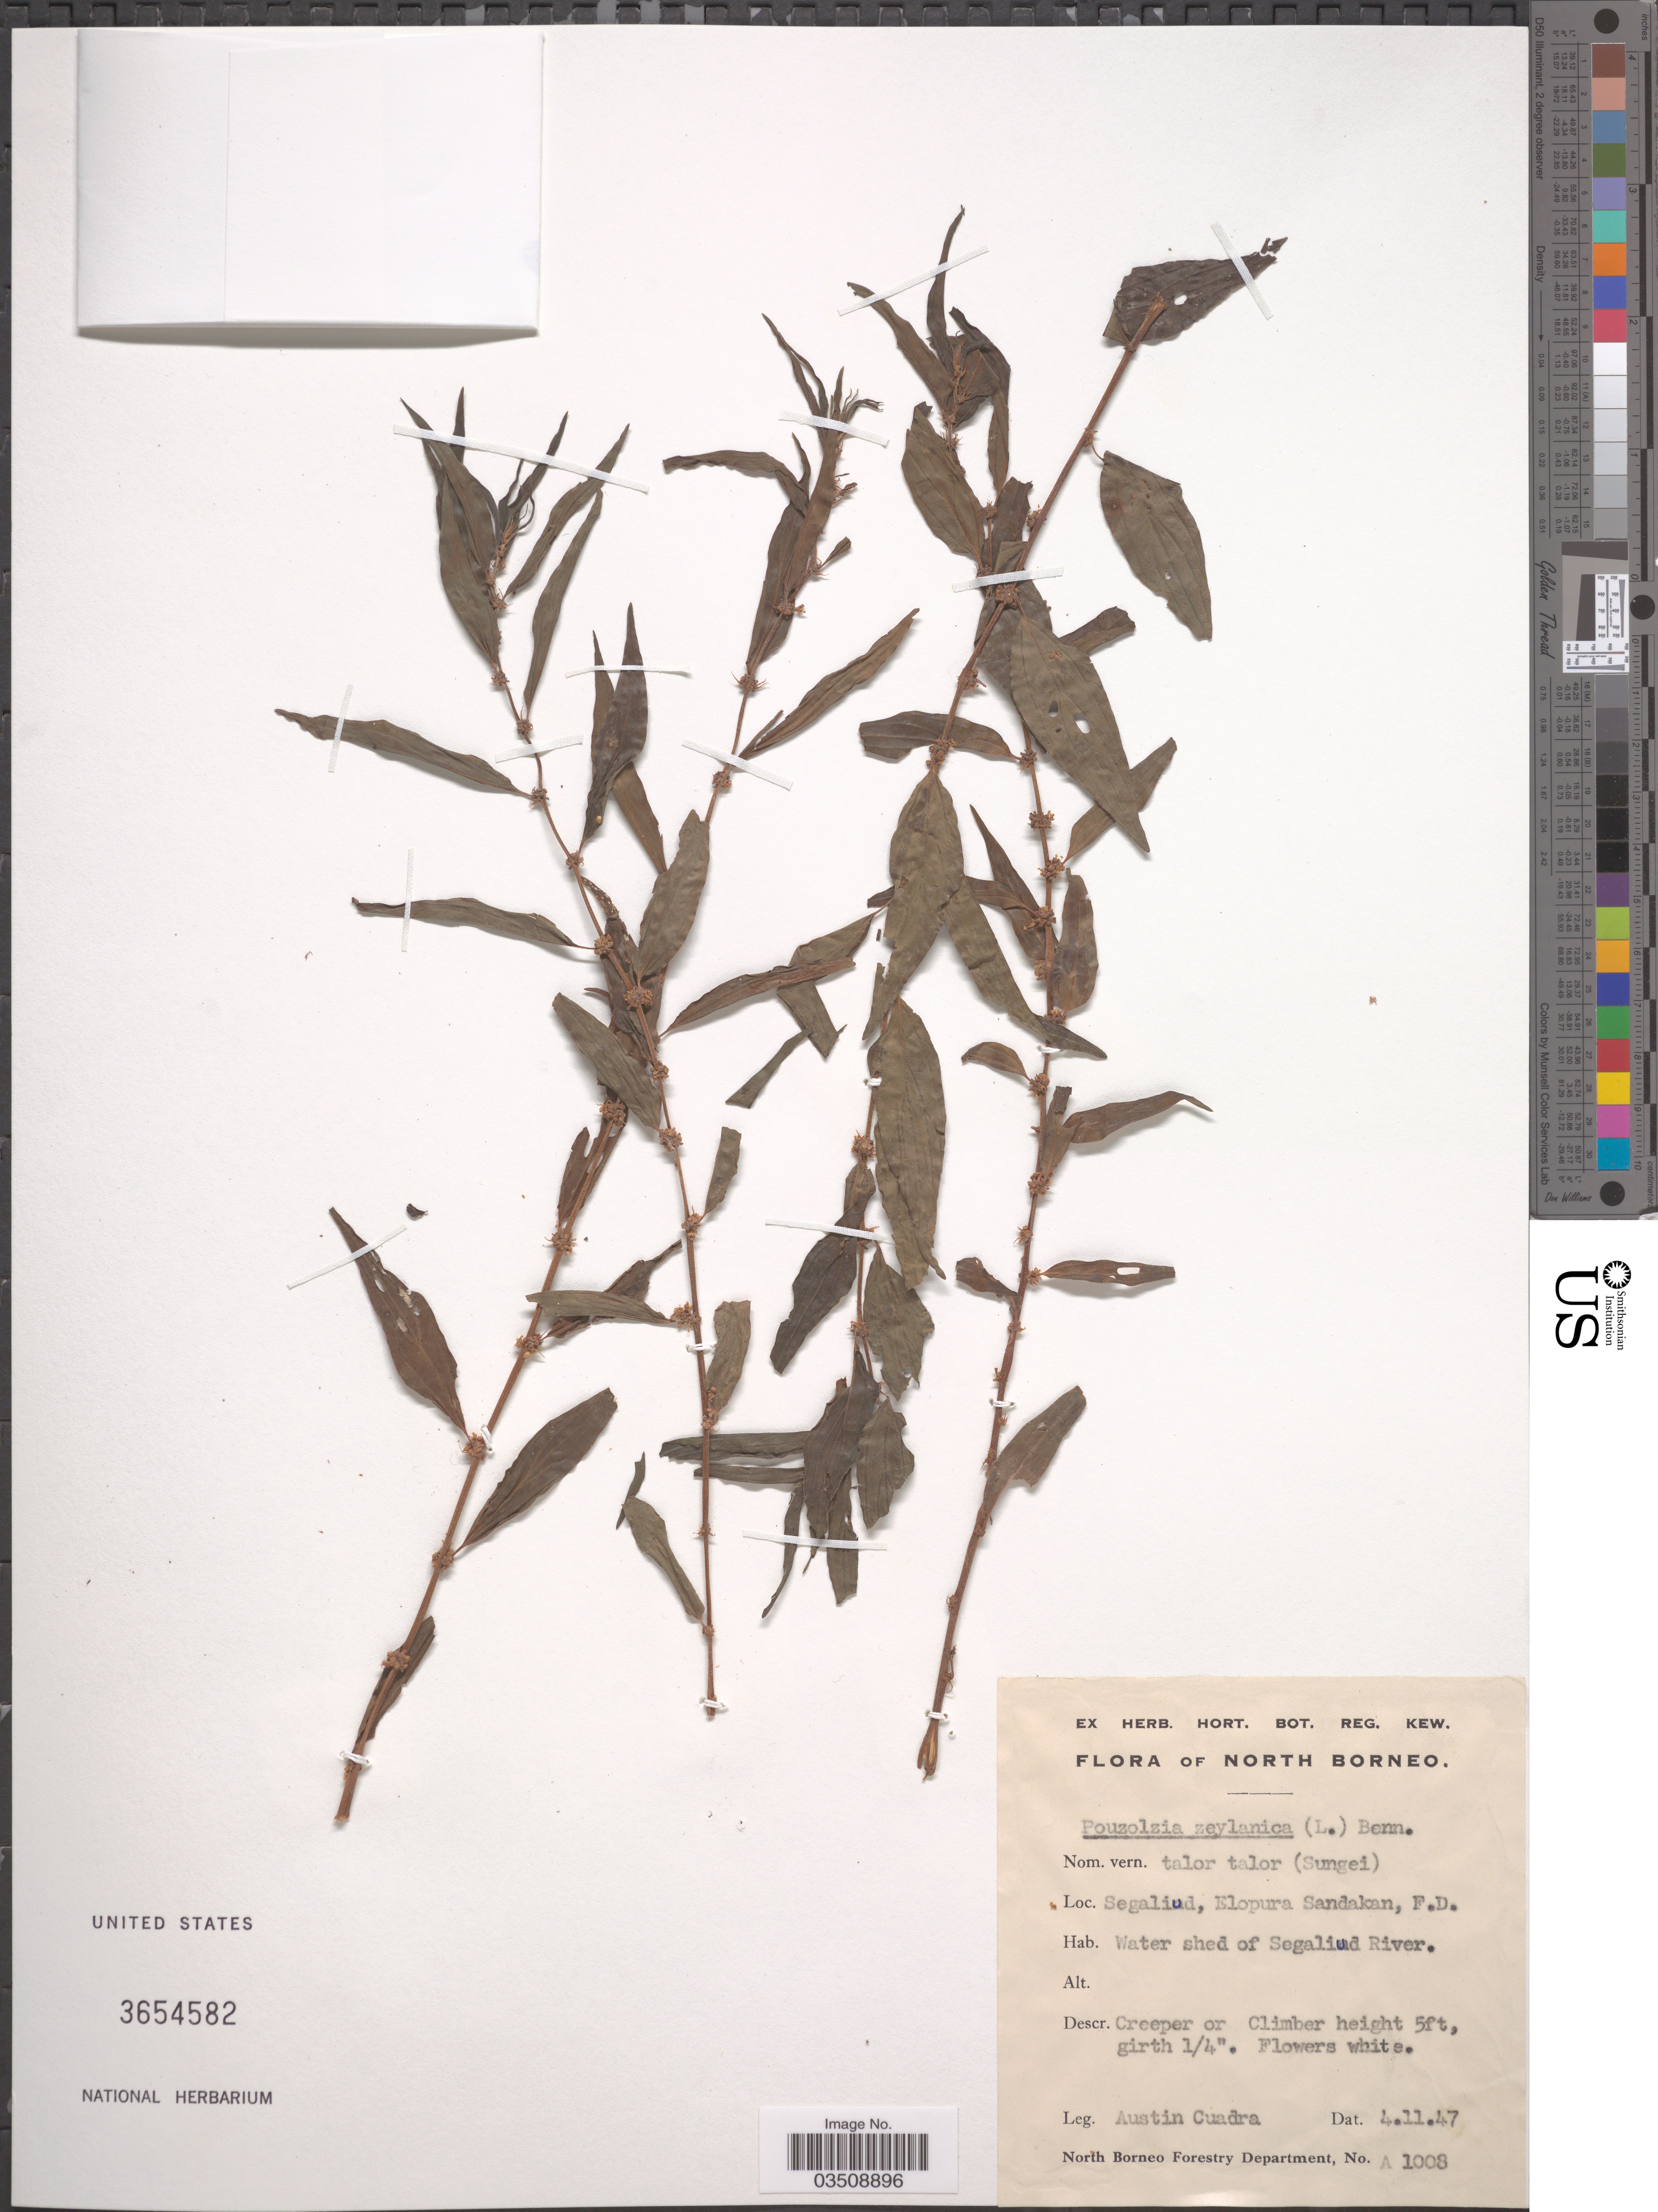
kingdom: Plantae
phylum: Tracheophyta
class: Magnoliopsida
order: Rosales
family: Urticaceae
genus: Pouzolzia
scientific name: Pouzolzia zeylanica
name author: (L.) Benn.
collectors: A. Cuadra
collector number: A1008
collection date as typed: Transcribed d/m/y: 4/11/47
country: Malaysia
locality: North Borneo. Segaliud, Elopura Sandakan, F.D. Water shed of Segaliud River.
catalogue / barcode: US 3654582